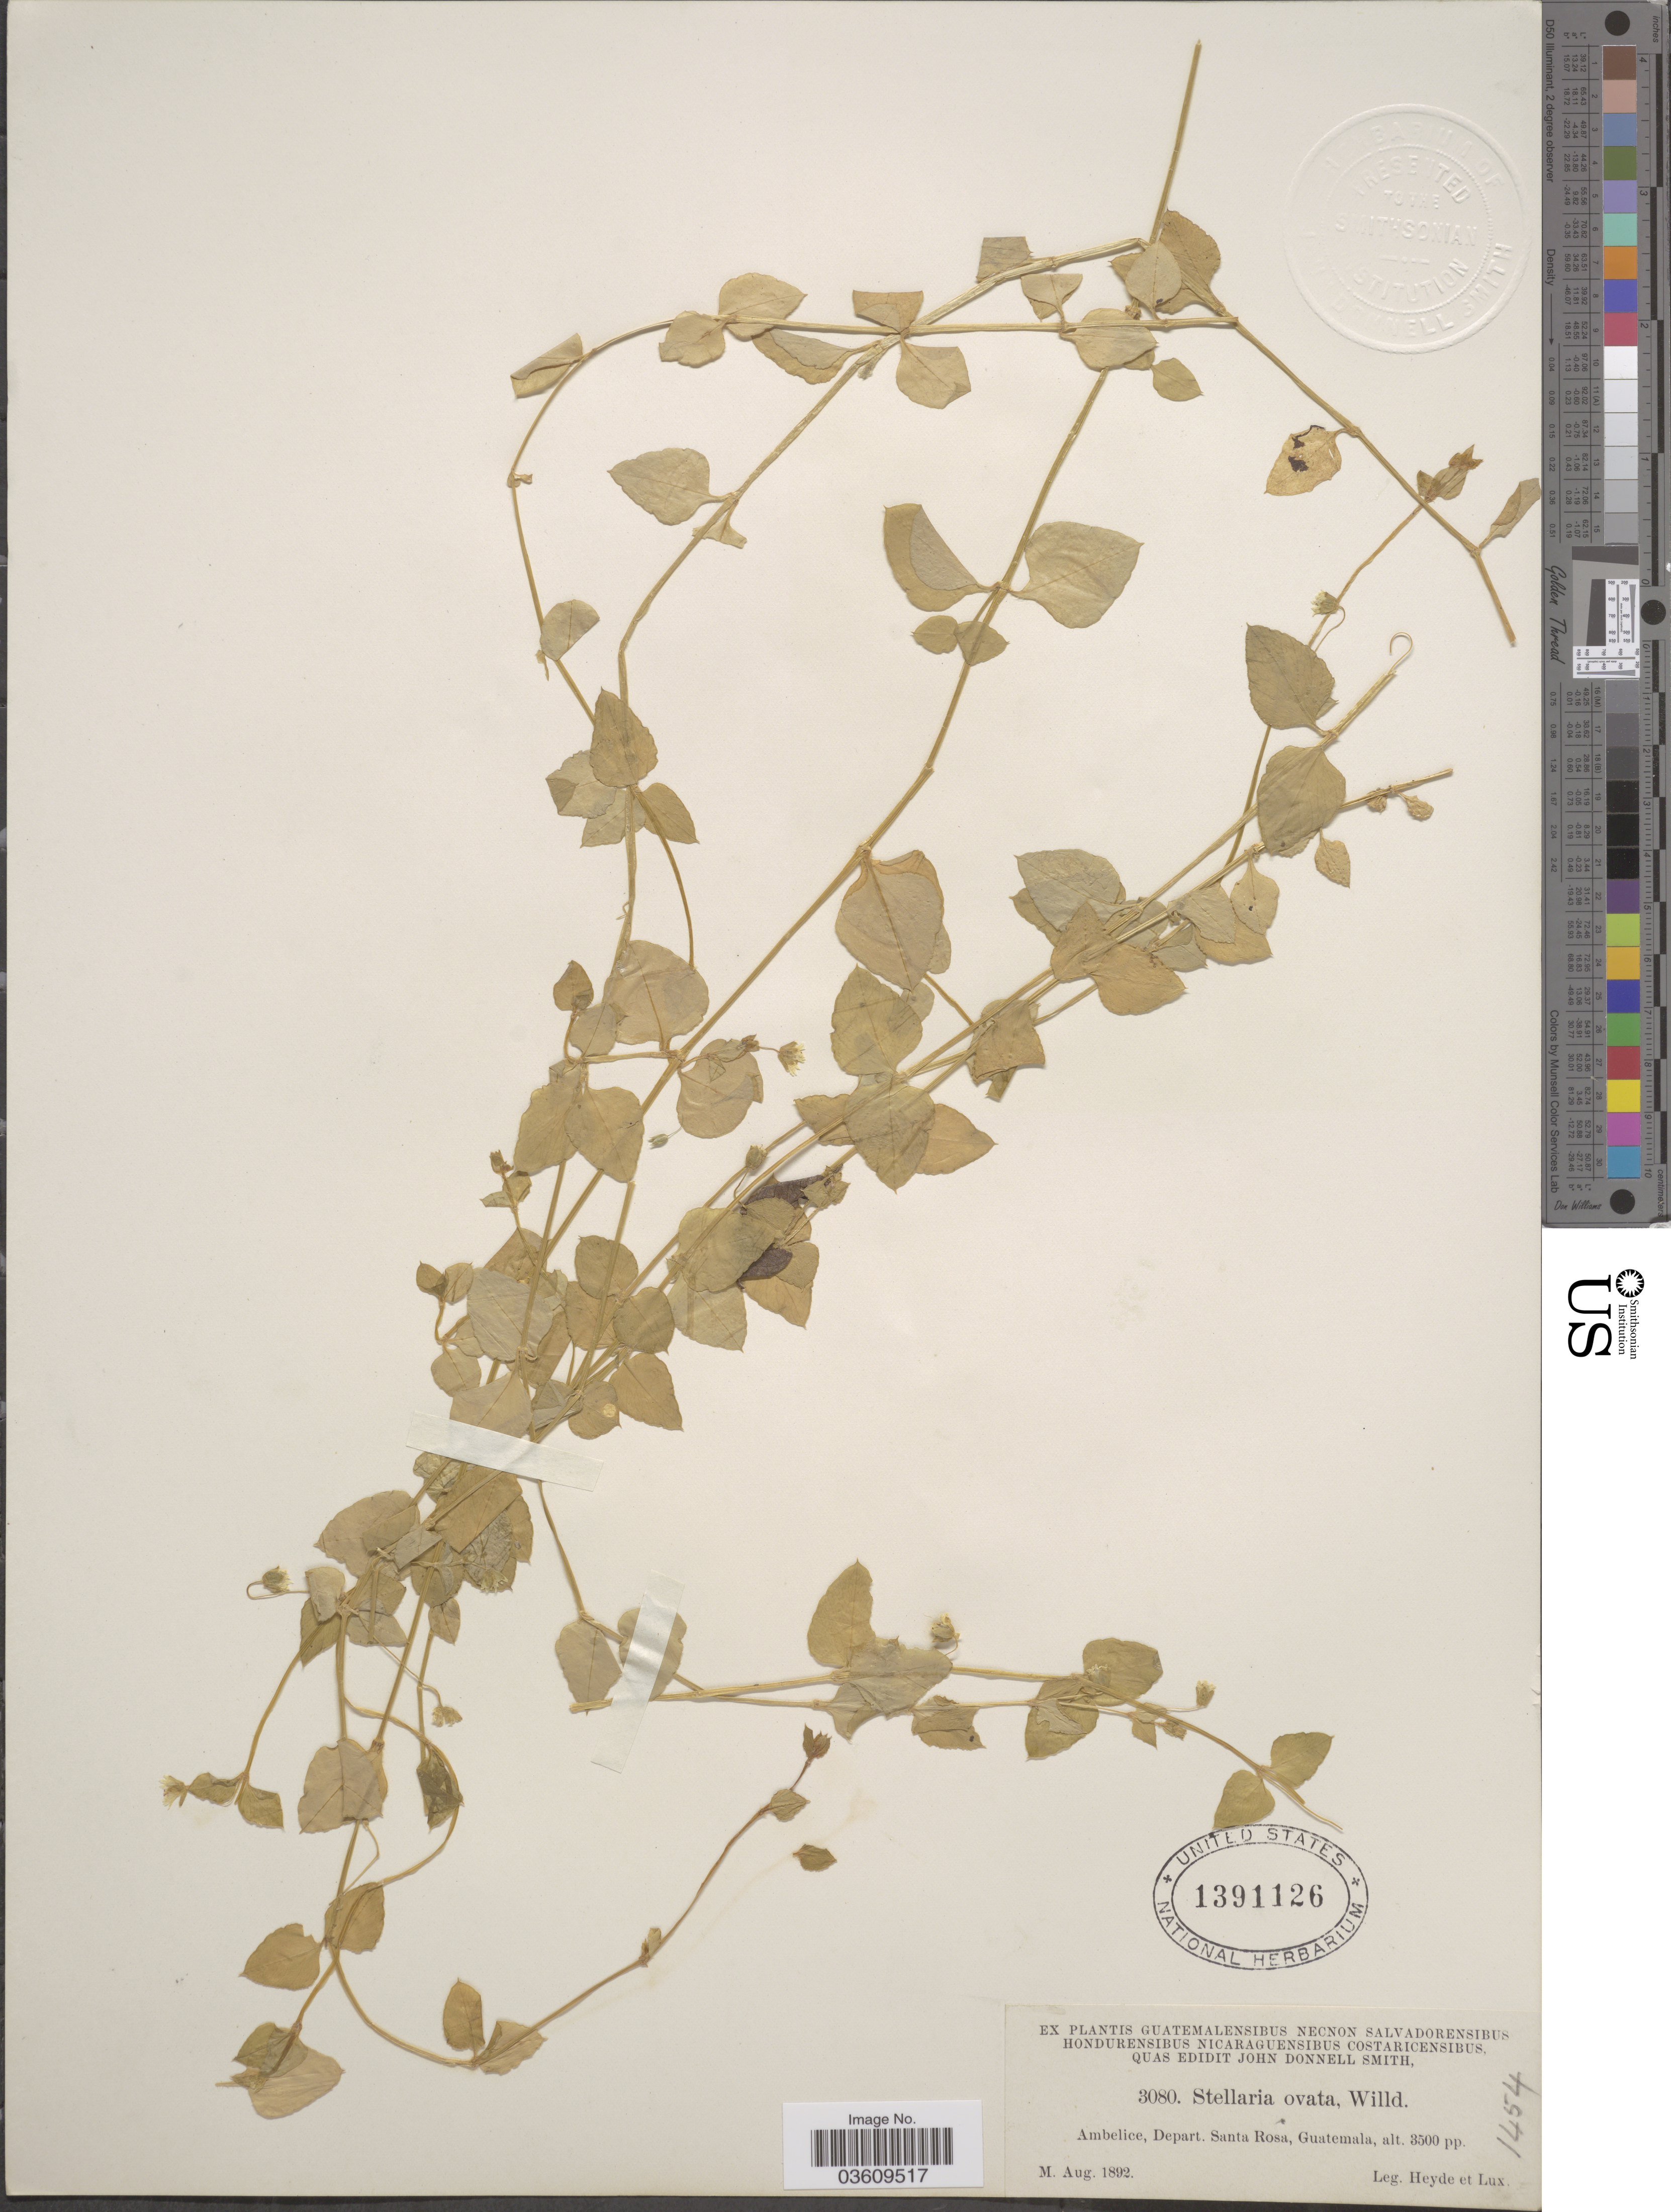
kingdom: Plantae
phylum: Tracheophyta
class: Magnoliopsida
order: Caryophyllales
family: Caryophyllaceae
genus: Stellaria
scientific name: Stellaria ovata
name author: Willd.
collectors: Heyde & Lux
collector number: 3080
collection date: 1892-08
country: Guatemala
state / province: Santa Rosa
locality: Ambelice, Depart. Santa Rosa.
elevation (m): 1067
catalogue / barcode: US 1391126